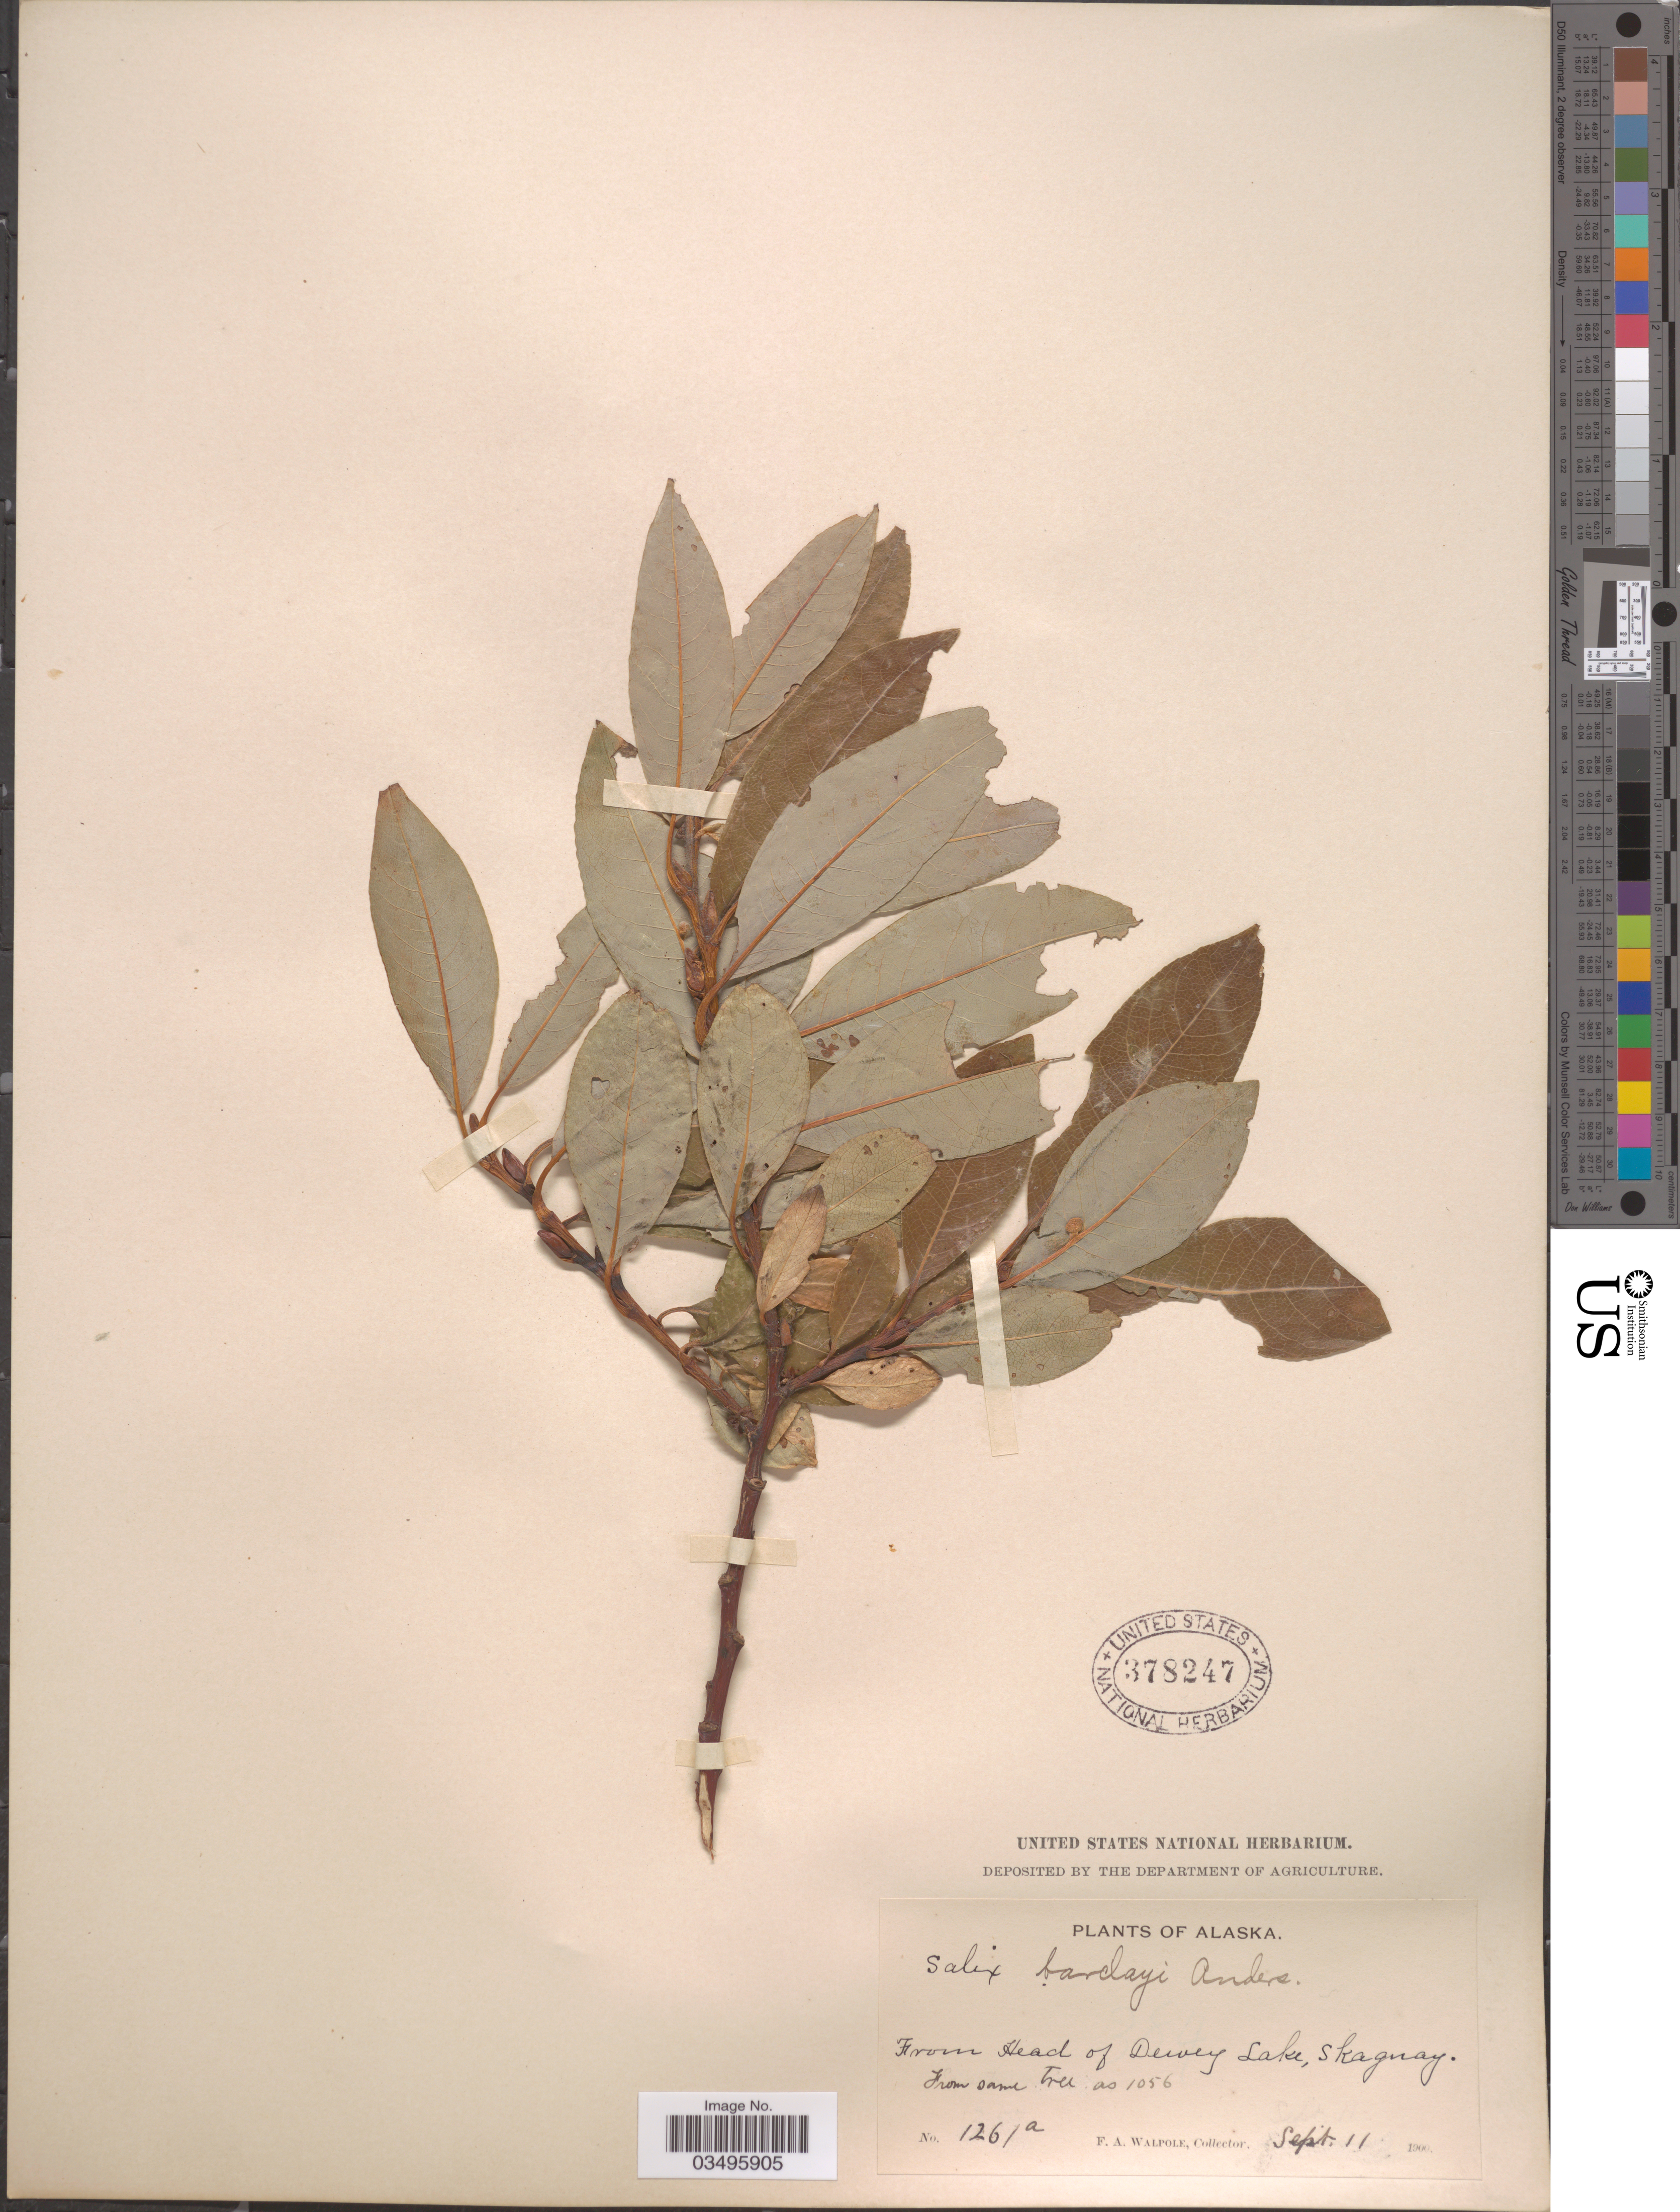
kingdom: Plantae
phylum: Tracheophyta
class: Magnoliopsida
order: Malpighiales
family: Salicaceae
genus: Salix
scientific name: Salix barclayi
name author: Andersson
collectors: F. Walpole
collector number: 1261a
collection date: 1900-09-11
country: United States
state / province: Alaska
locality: From Head of Dewey Lake, Skagway.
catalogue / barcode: US 378247